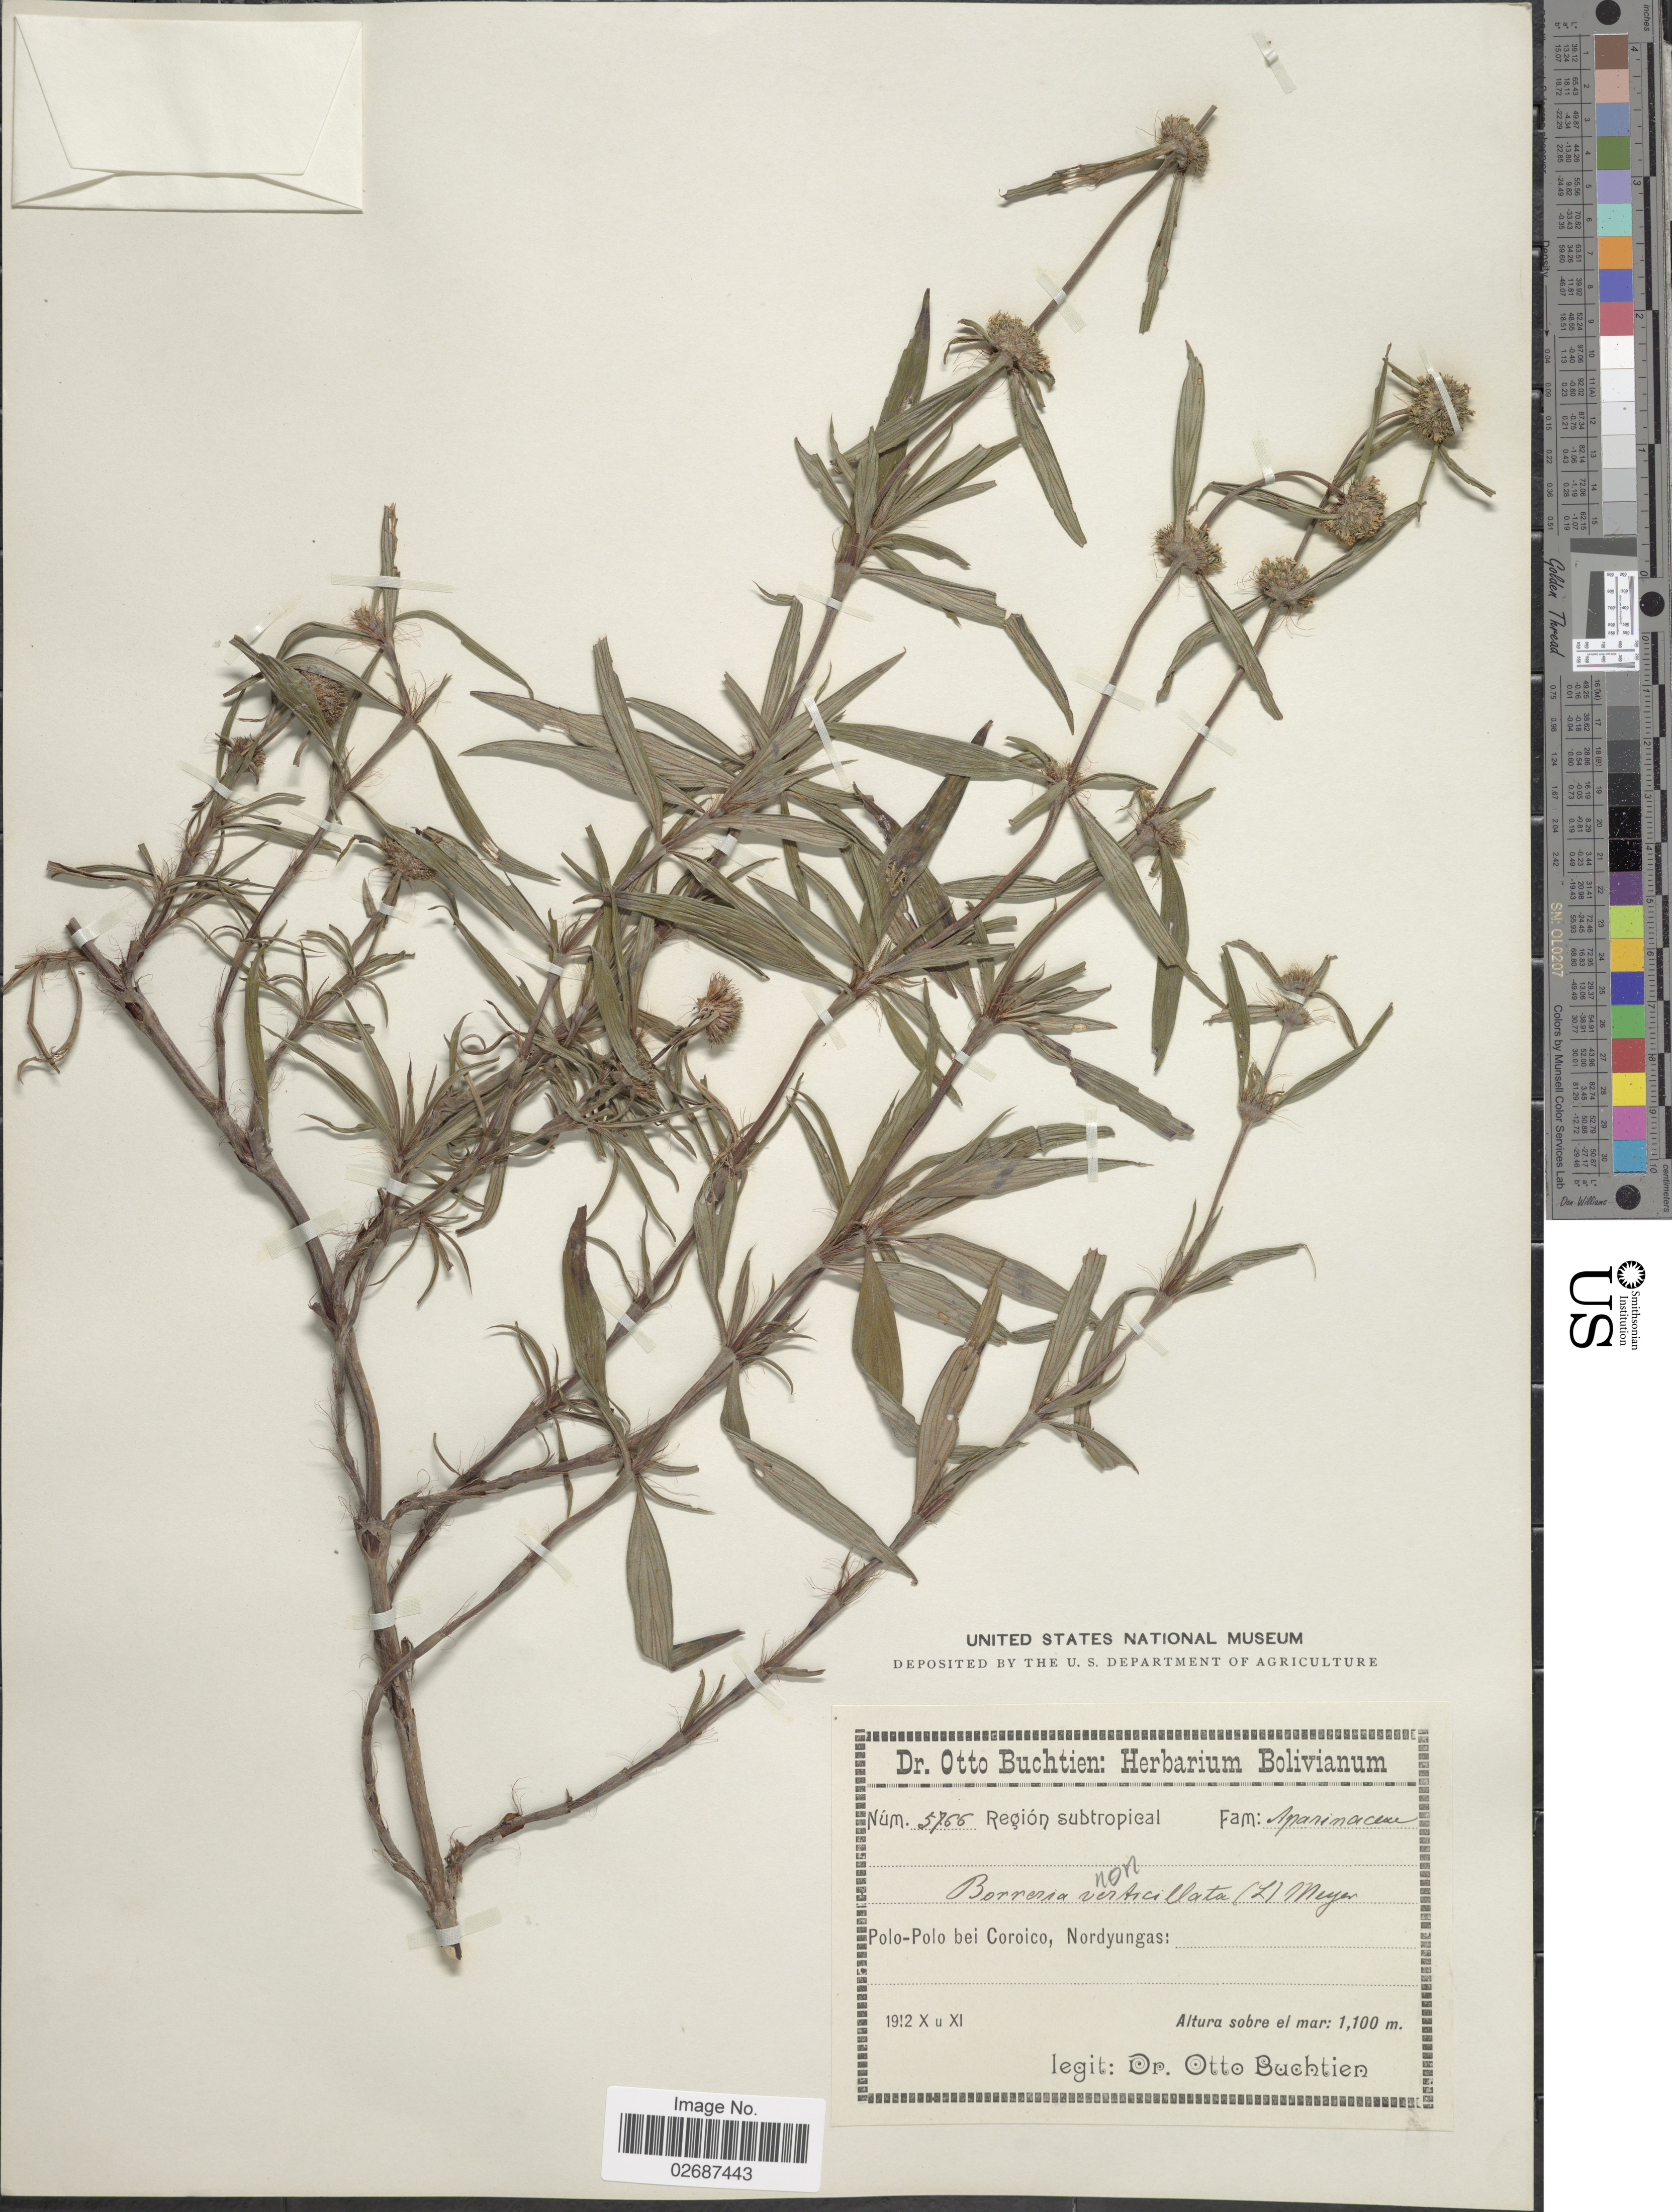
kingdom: Plantae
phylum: Tracheophyta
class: Magnoliopsida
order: Gentianales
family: Rubiaceae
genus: Borreria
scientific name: Borreria sp.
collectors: O. Buchtien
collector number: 5766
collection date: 1912-10/1912-11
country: Bolivia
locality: Region subtropical, Polo-Polo bei Coroico, Nordyungas.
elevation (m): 1100